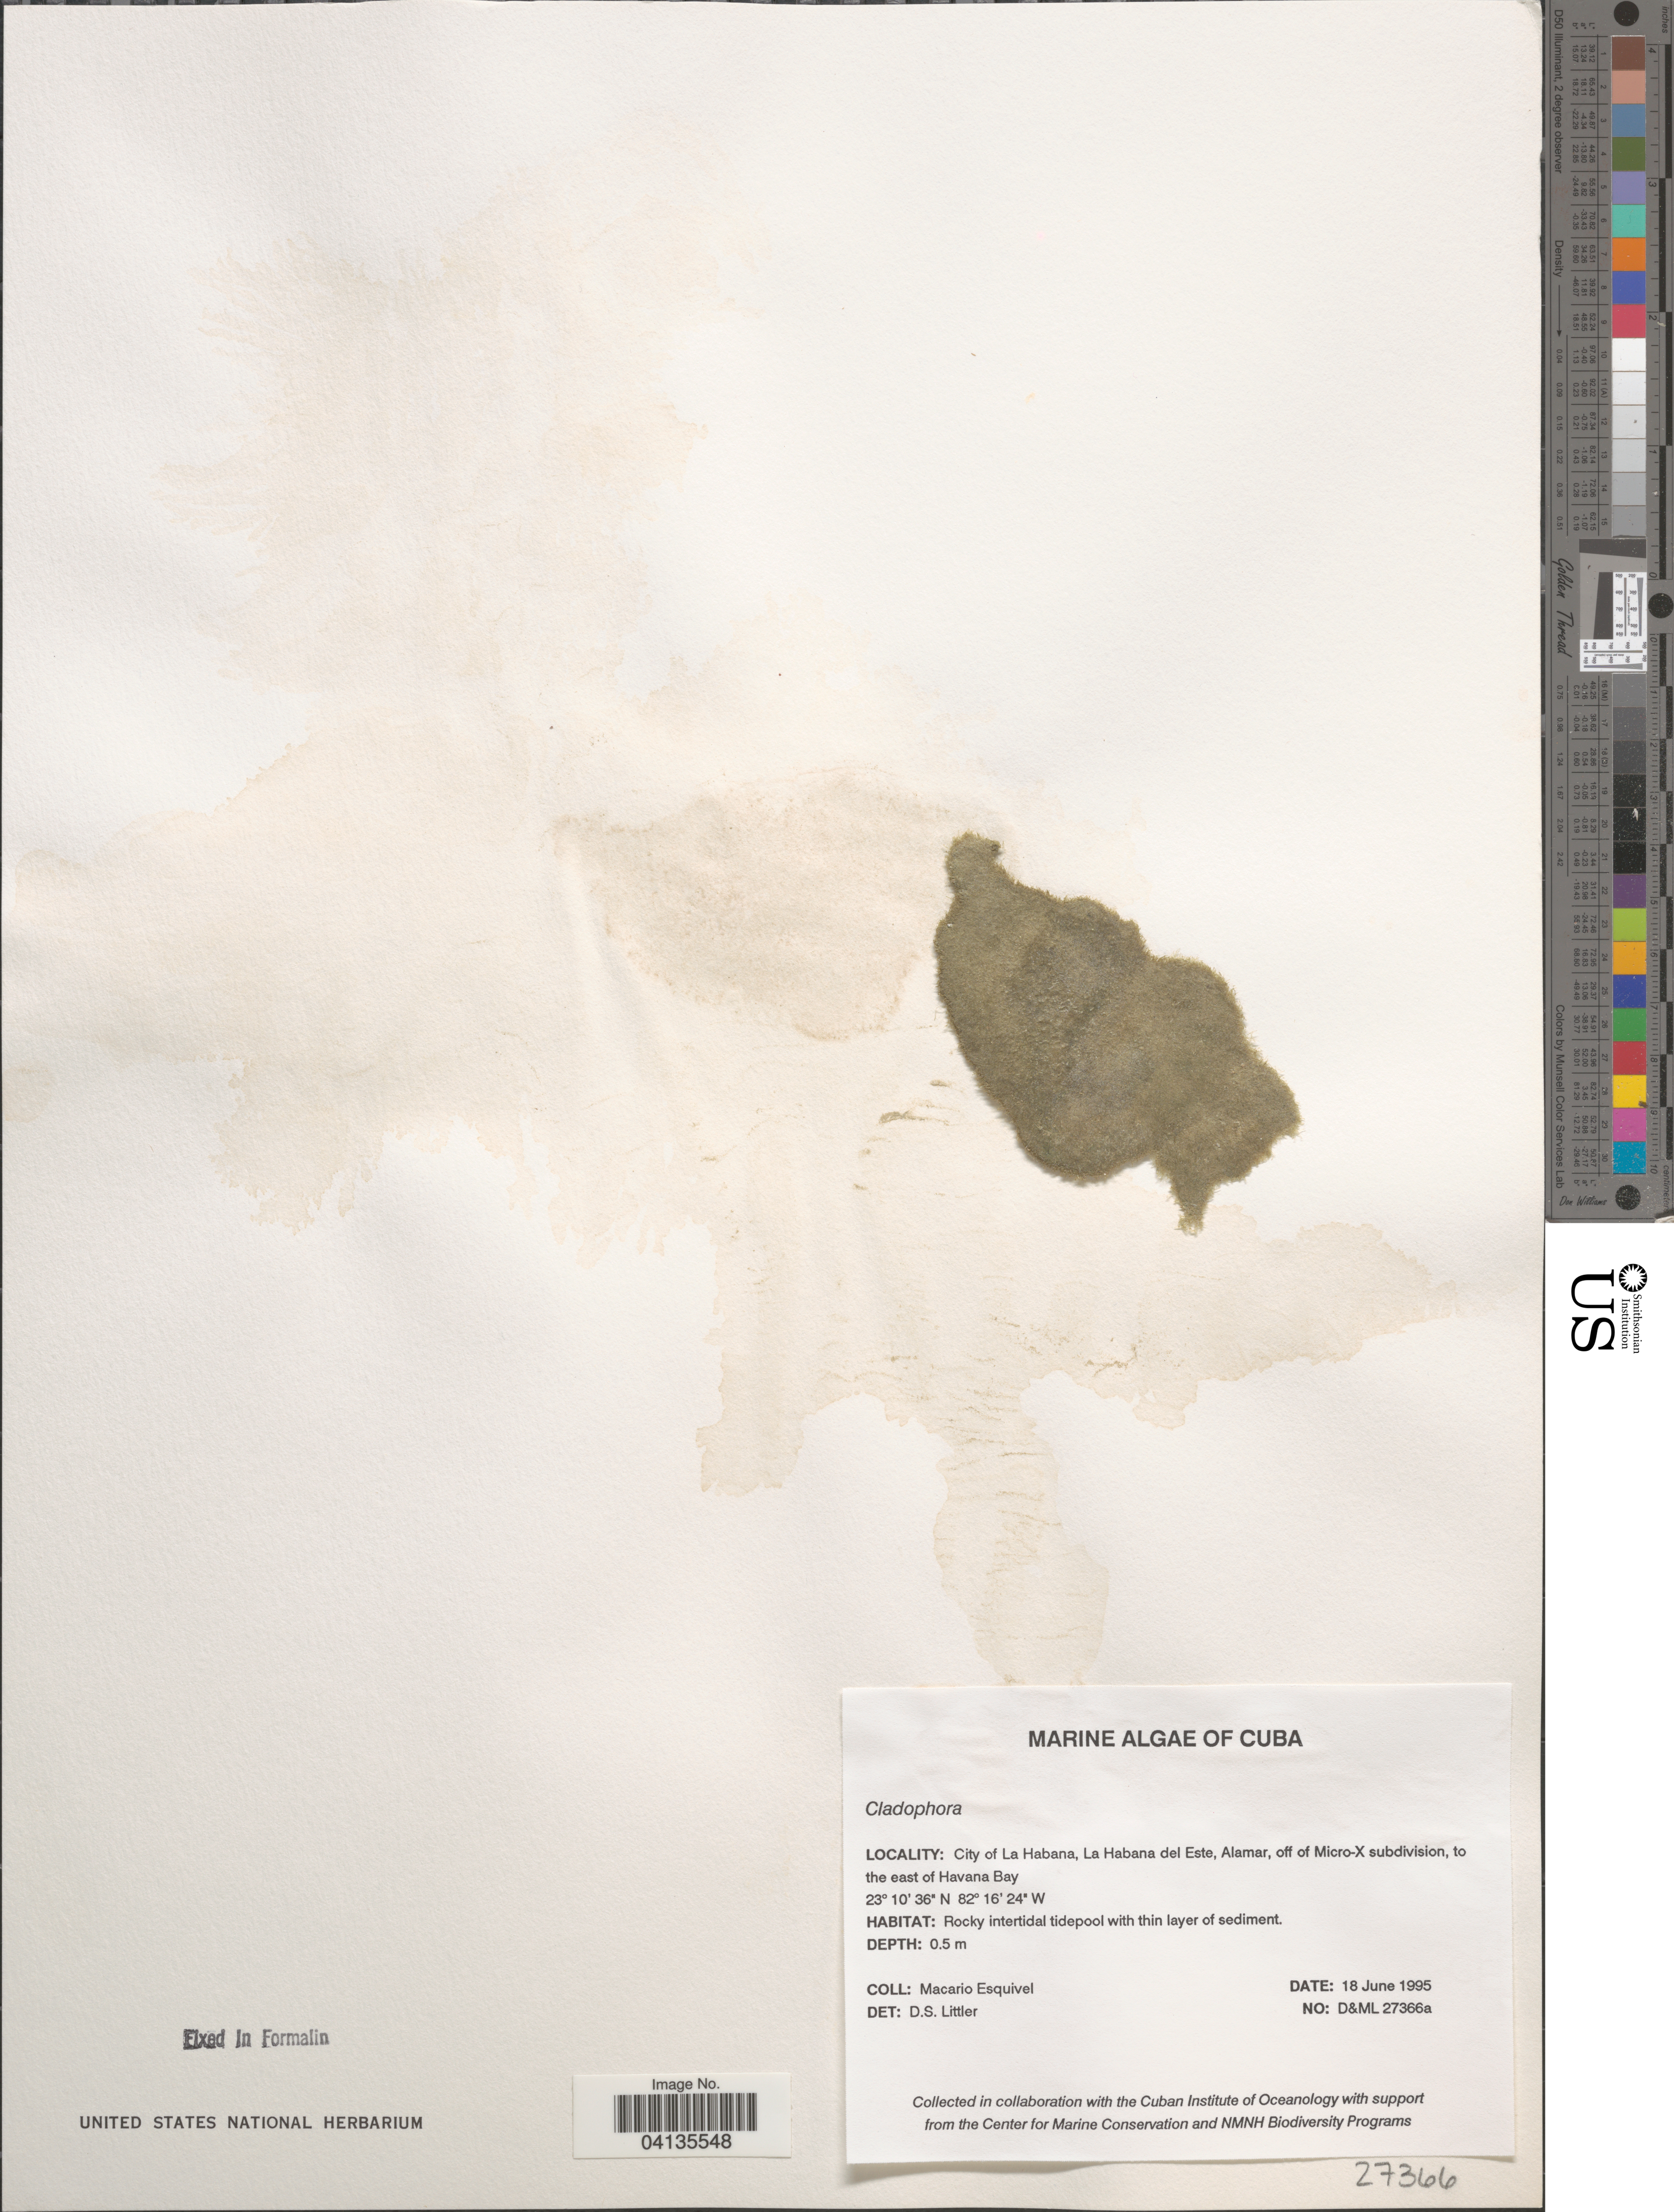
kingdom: Plantae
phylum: Chlorophyta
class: Ulvophyceae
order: Cladophorales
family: Cladophoraceae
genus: Cladophora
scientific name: Cladophora sp.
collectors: M. Esquivel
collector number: D&ML27366a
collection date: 1995-06-18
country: Cuba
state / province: La Habana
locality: City of La Habana, La Habana del Este, Alamar, off of Mico-X subdivision, to the east of Havana Bay.